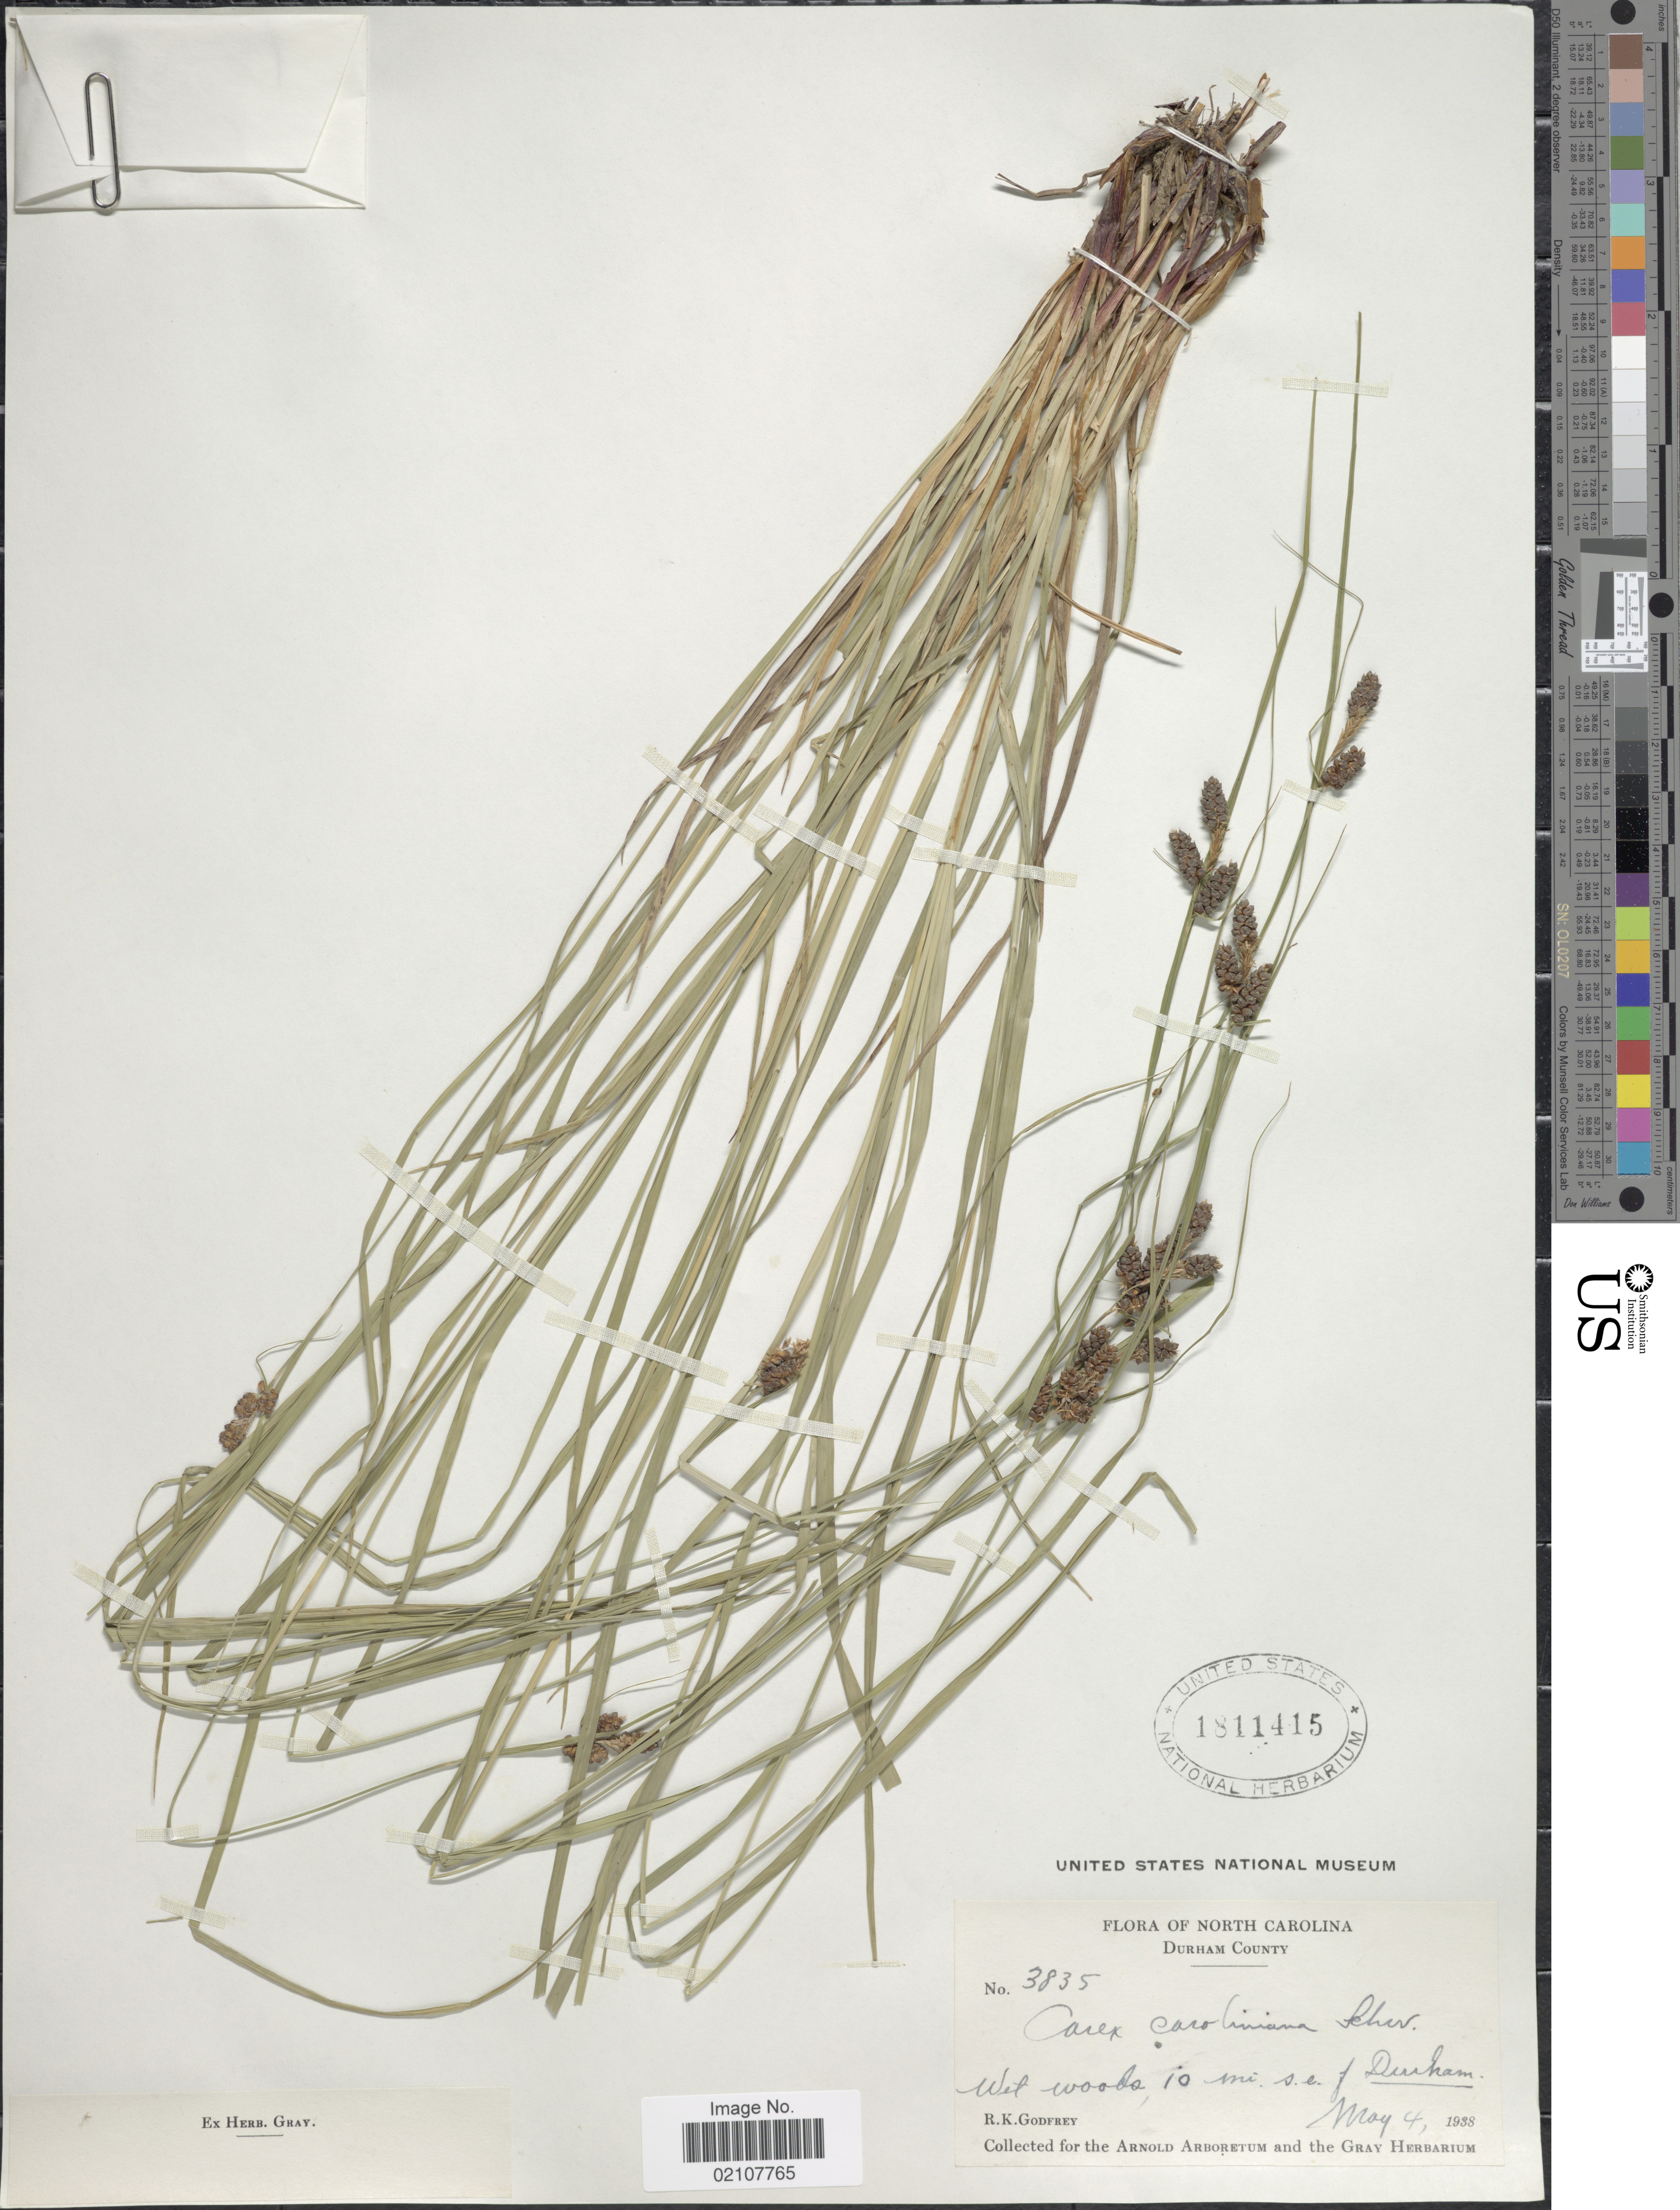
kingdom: Plantae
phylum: Tracheophyta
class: Liliopsida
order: Poales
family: Cyperaceae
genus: Carex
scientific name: Carex caroliniana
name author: Schwein.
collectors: R. K. Godfrey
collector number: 3835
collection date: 1938-05-04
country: United States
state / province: North Carolina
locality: North Carolina. Wet woods 10 mi. S.E. of Durham.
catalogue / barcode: US 1811415